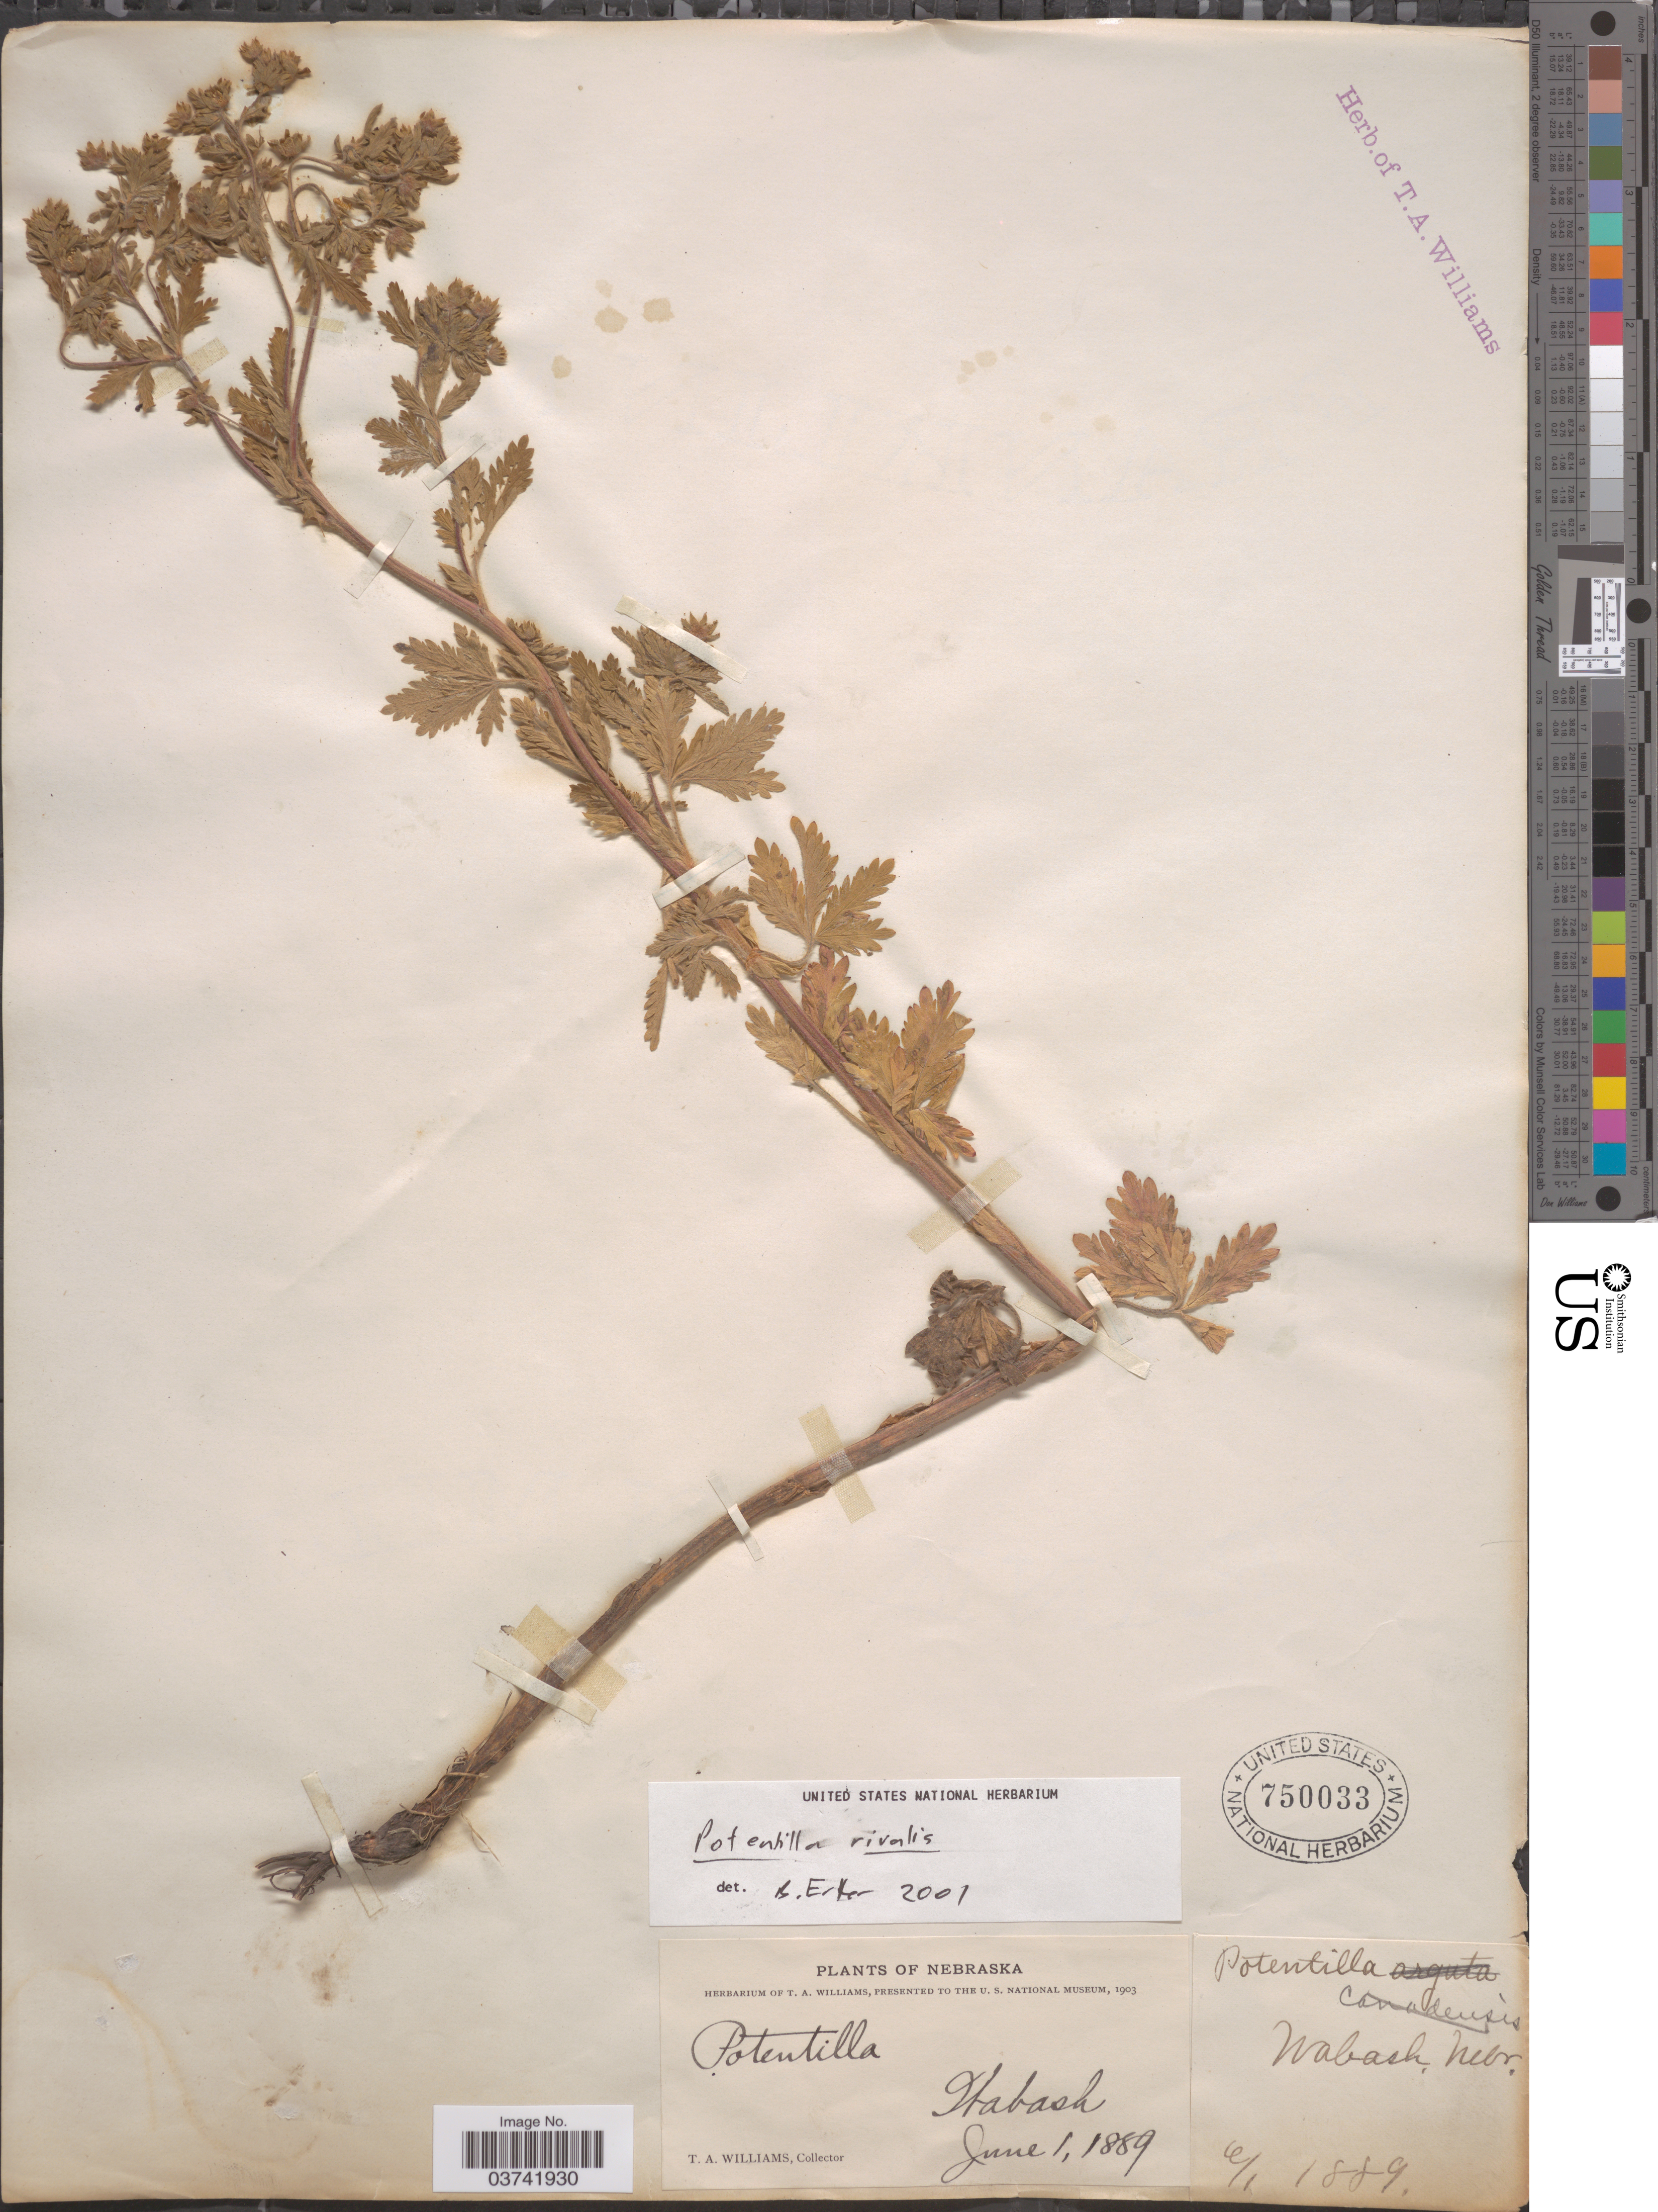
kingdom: Plantae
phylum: Tracheophyta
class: Magnoliopsida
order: Rosales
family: Rosaceae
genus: Potentilla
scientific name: Potentilla rivalis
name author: Nutt.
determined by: Ertter, B.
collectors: T. Williams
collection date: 1889-06-01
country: United States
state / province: Nebraska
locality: Wabash.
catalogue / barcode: US 750033